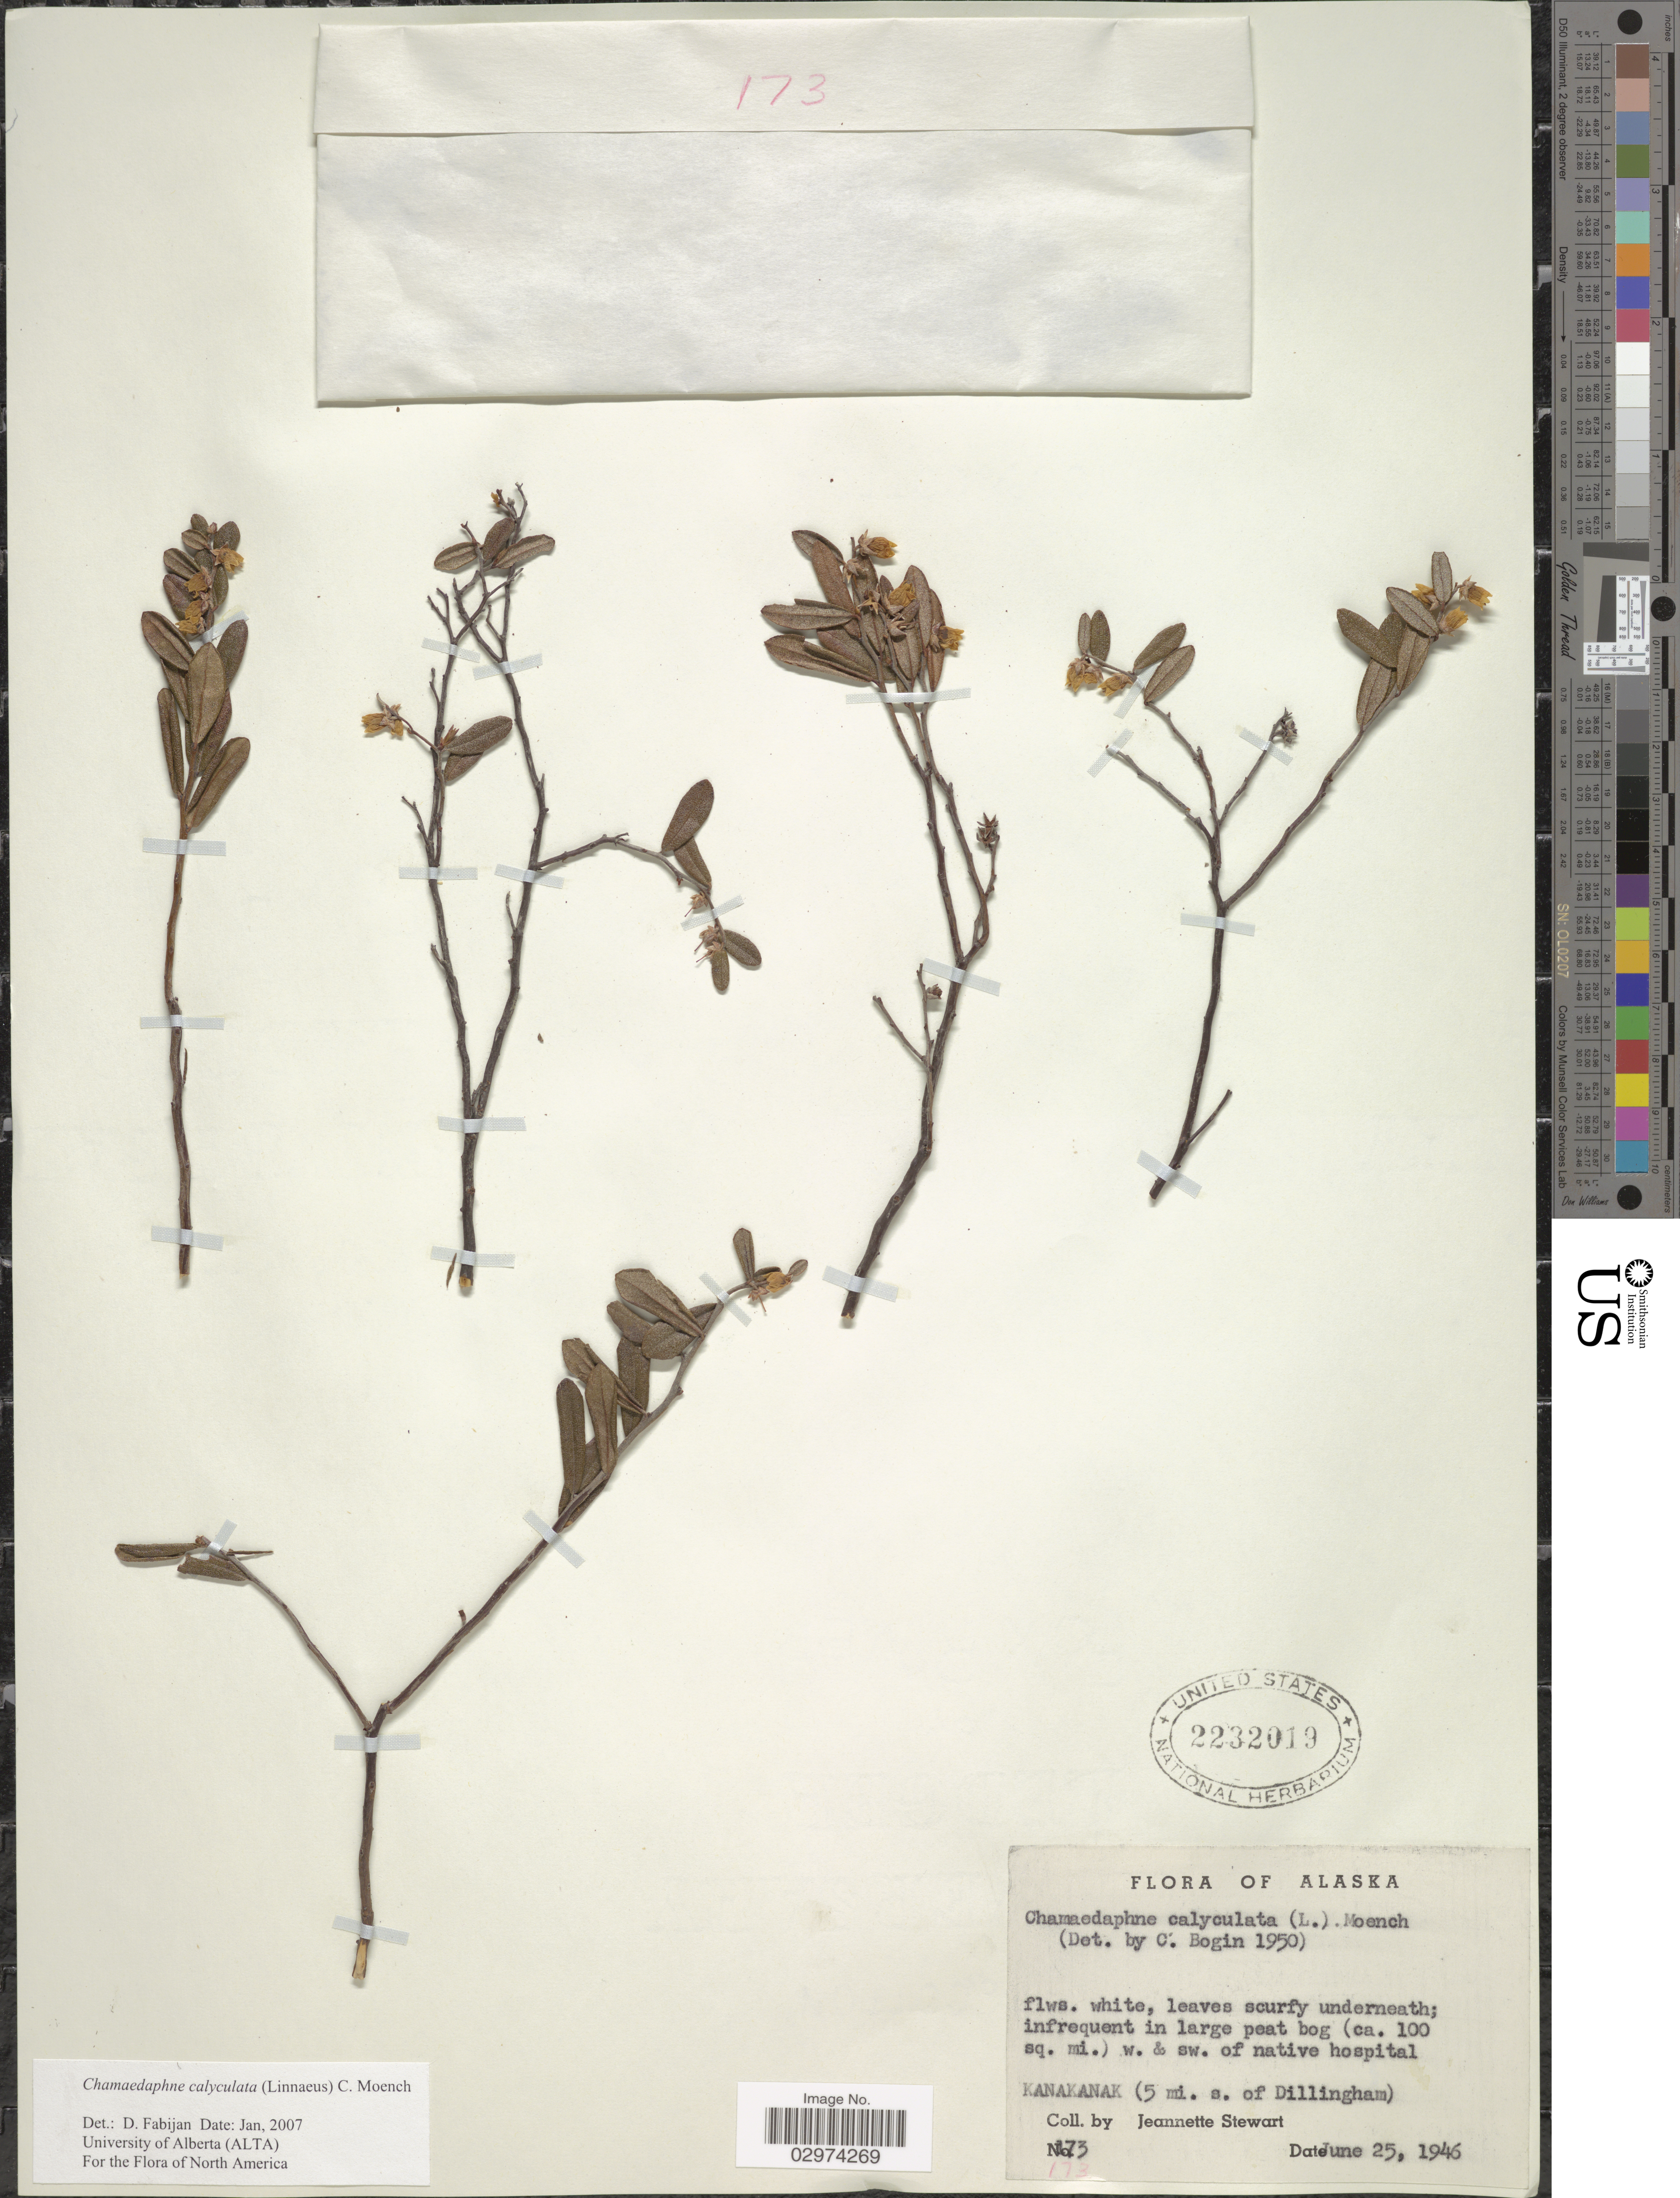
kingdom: Plantae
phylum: Tracheophyta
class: Magnoliopsida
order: Ericales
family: Ericaceae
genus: Chamaedaphne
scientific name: Chamaedaphne calyculata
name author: (L.) Moench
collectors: J. Stewart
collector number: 173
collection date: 1946-06-25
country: United States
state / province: Alaska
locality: In large peat bog (ca. 100 sq. mi.) w. & sw. of native hospital. Kanakanak (5 mi. s. of Dillingham).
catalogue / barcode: US 2232019